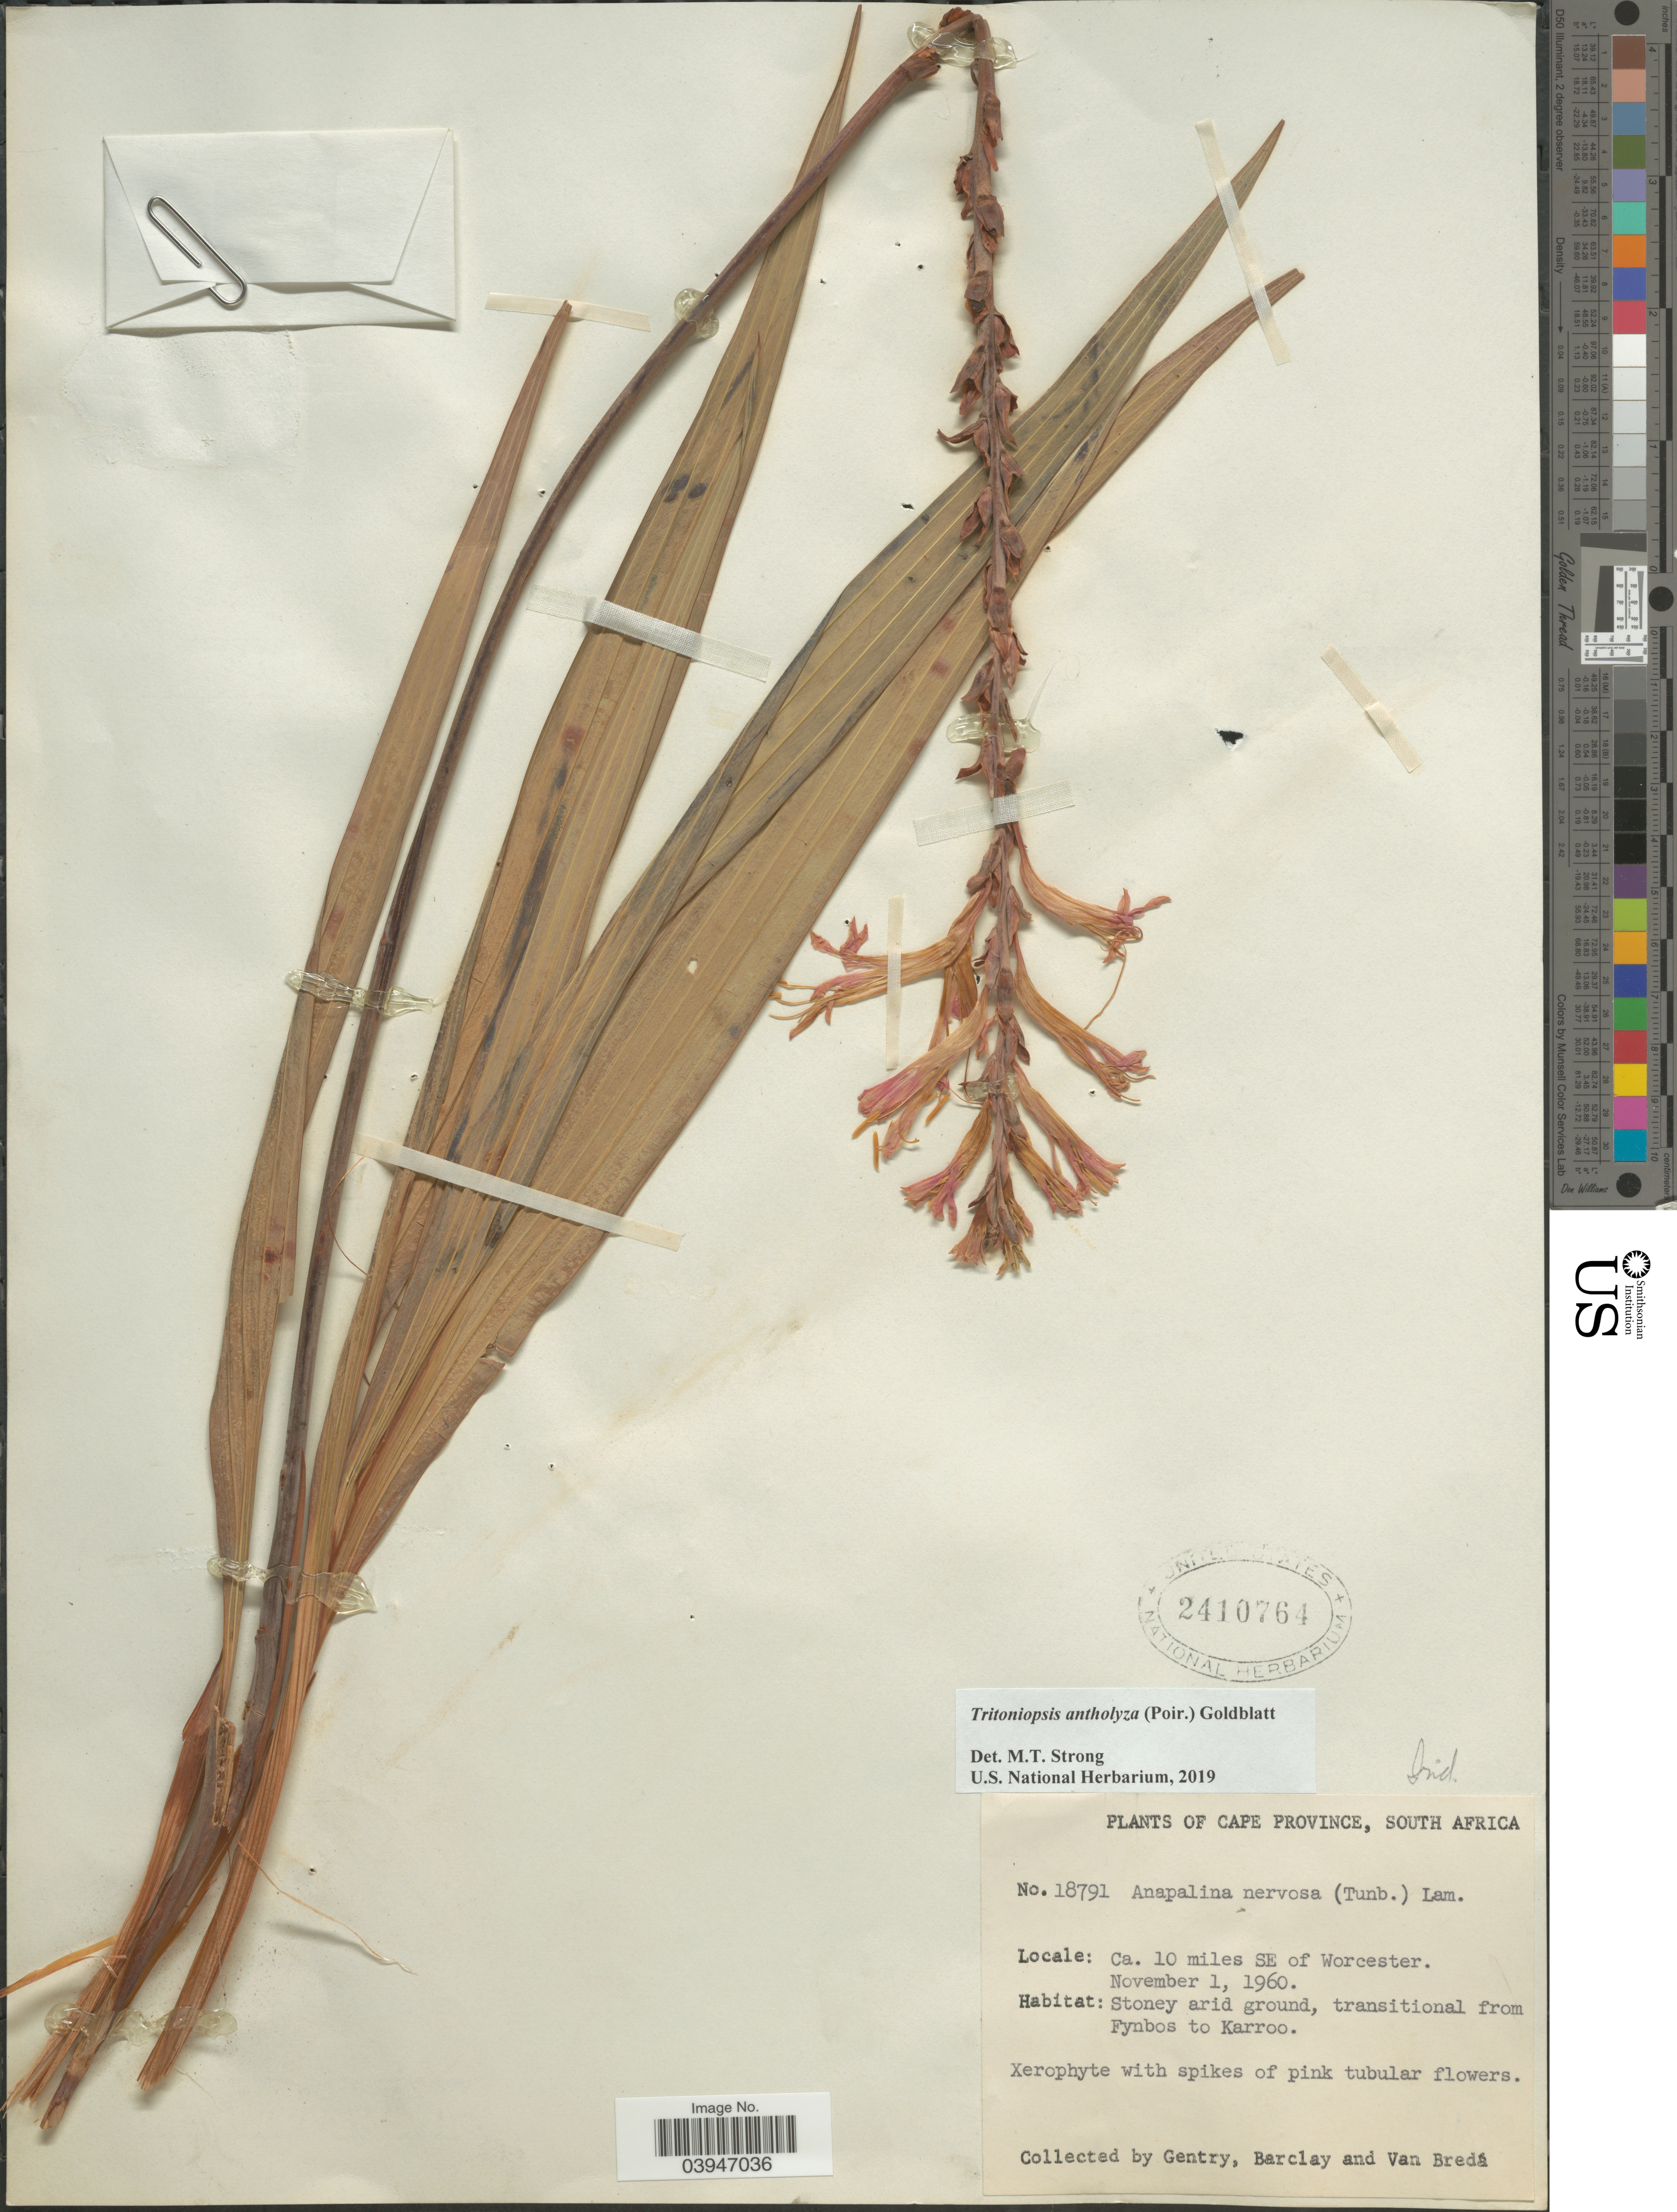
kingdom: Plantae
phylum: Tracheophyta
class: Liliopsida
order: Asparagales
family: Iridaceae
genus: Tritoniopsis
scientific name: Tritoniopsis antholyza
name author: (Poir.) Goldblatt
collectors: Gentry, --, -- Barclay & Van Bredá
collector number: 18791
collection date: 1960-11-01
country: South Africa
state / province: Western Cape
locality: Ca. 10 miles SE of Worcester.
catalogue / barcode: US 2410764